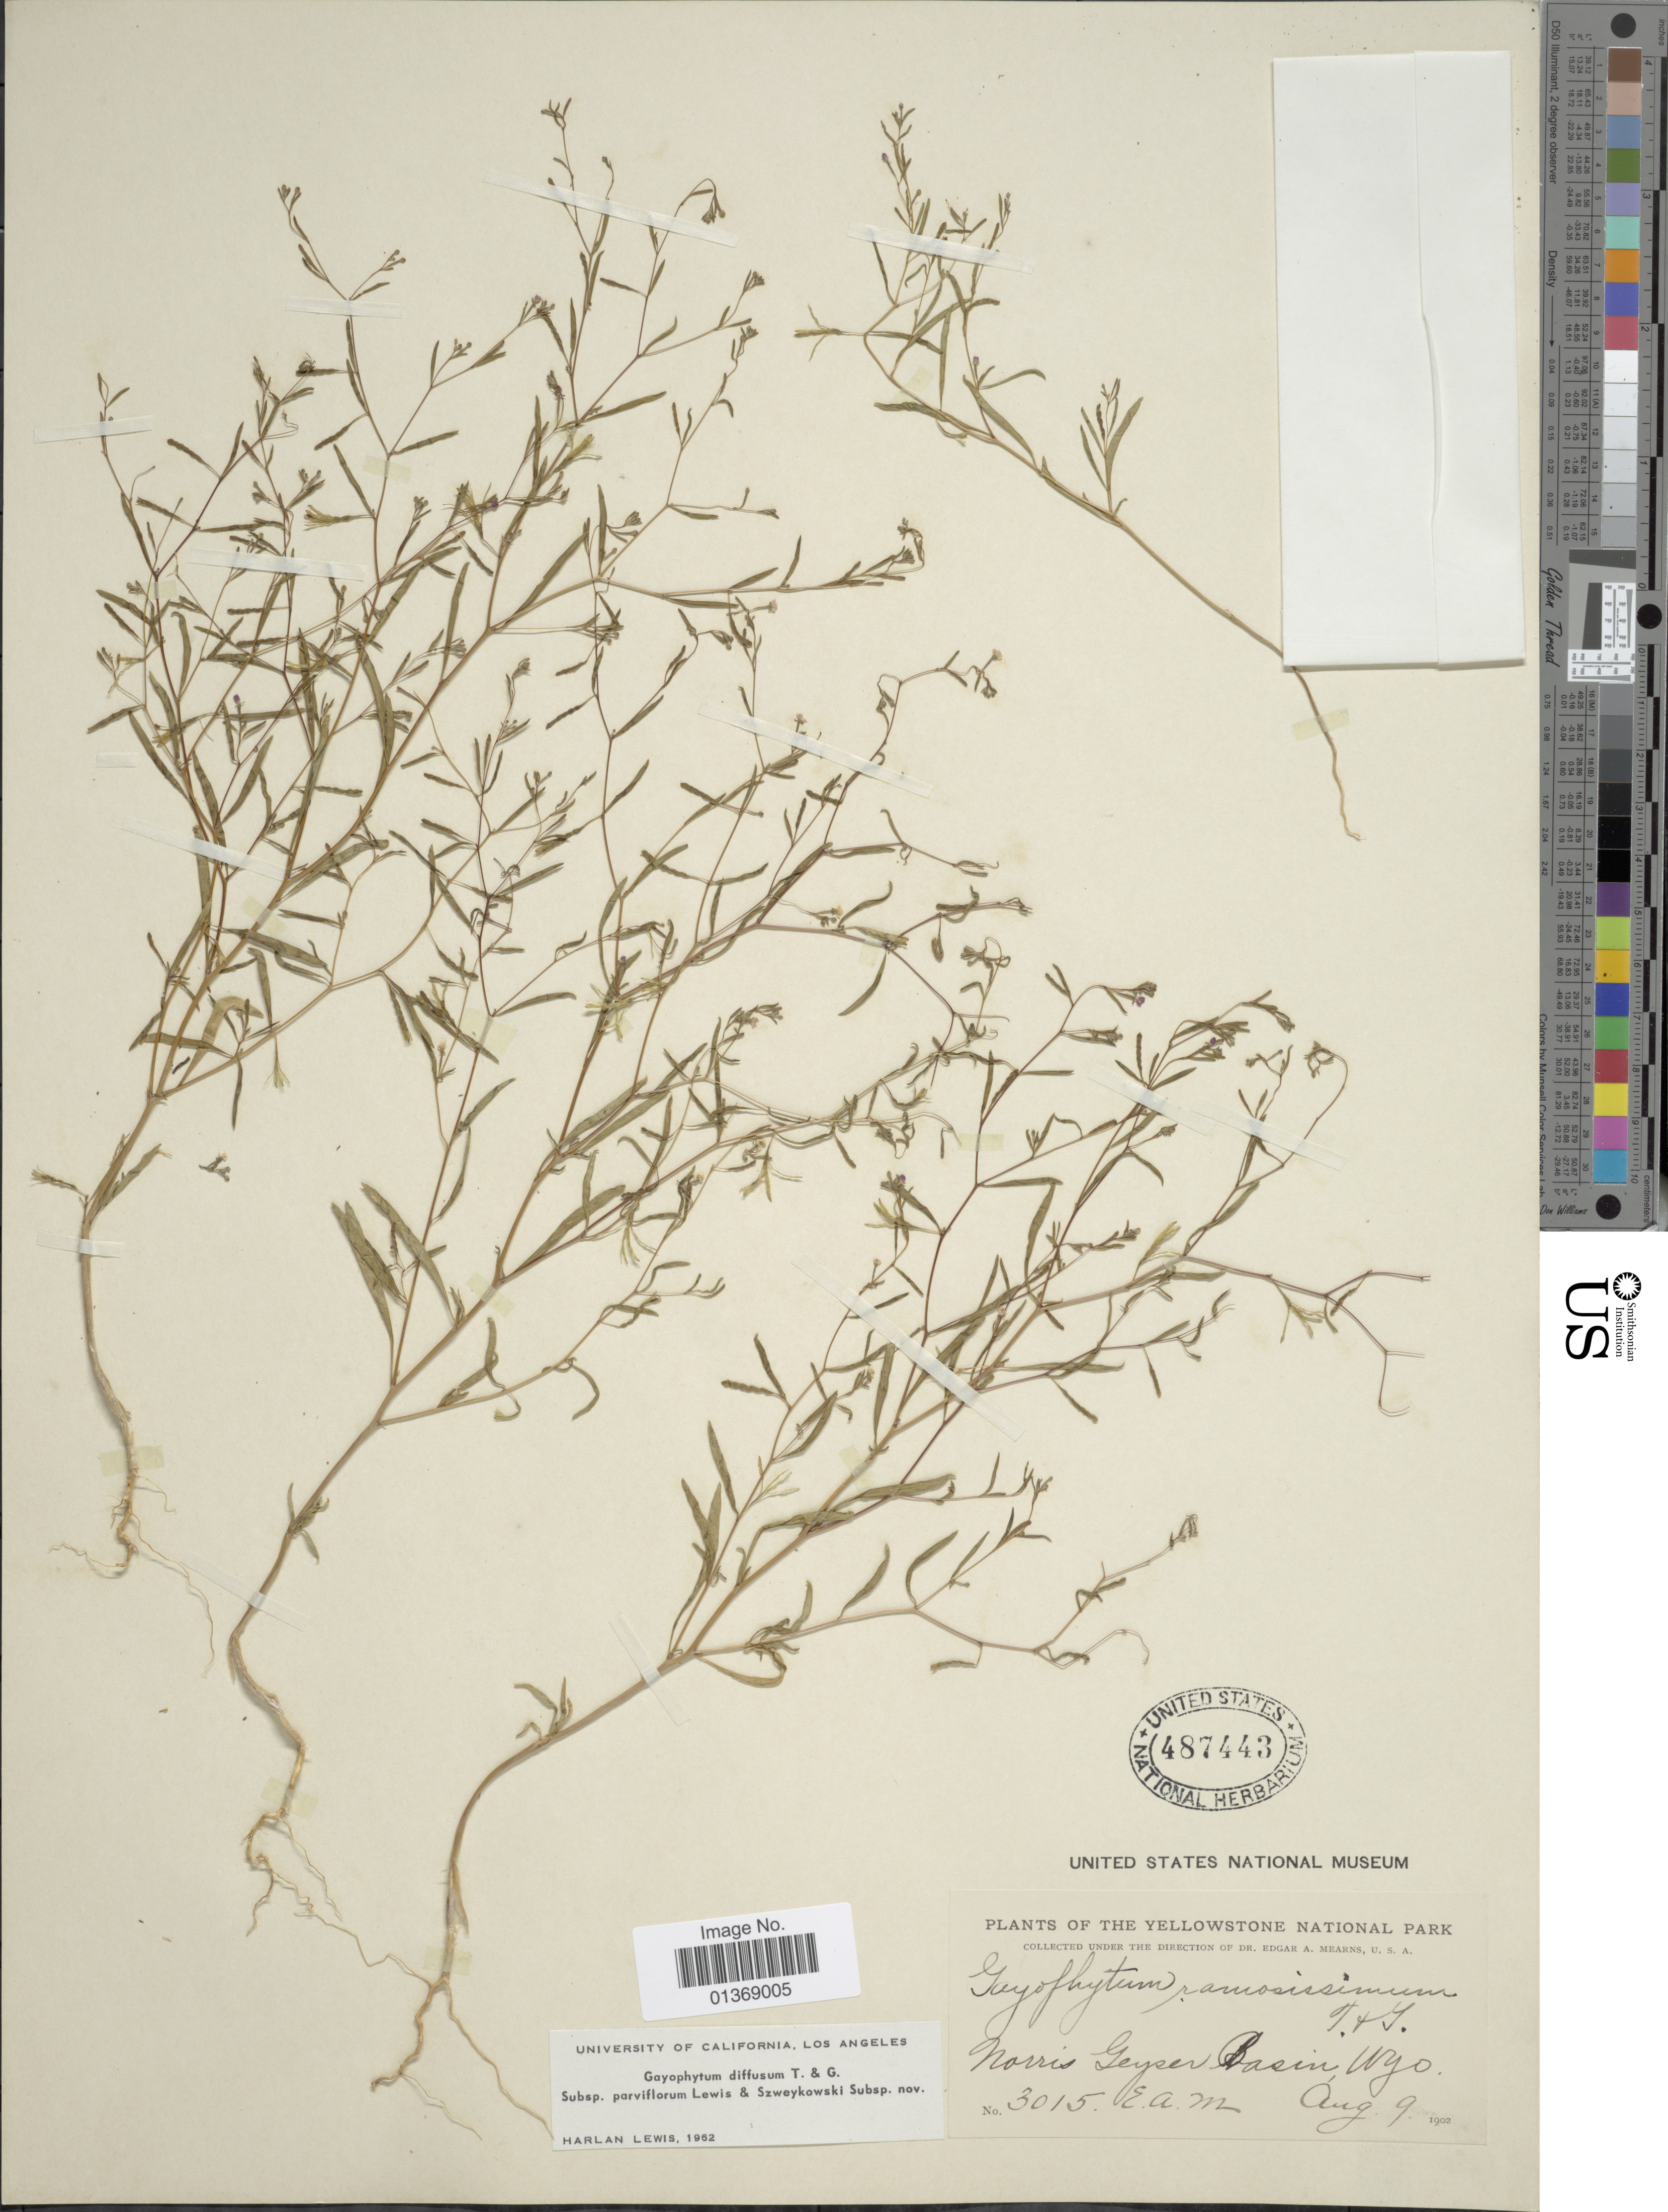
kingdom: Plantae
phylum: Tracheophyta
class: Magnoliopsida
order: Myrtales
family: Onagraceae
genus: Gayophytum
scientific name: Gayophytum diffusum subsp. parviflorum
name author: F. H. Lewis & Szweyk.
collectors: E. A. Mearns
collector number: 3015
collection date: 1902-08-09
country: United States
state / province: Wyoming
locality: Yellowstone National Park, Morris Geyser Basin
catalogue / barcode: US 487443